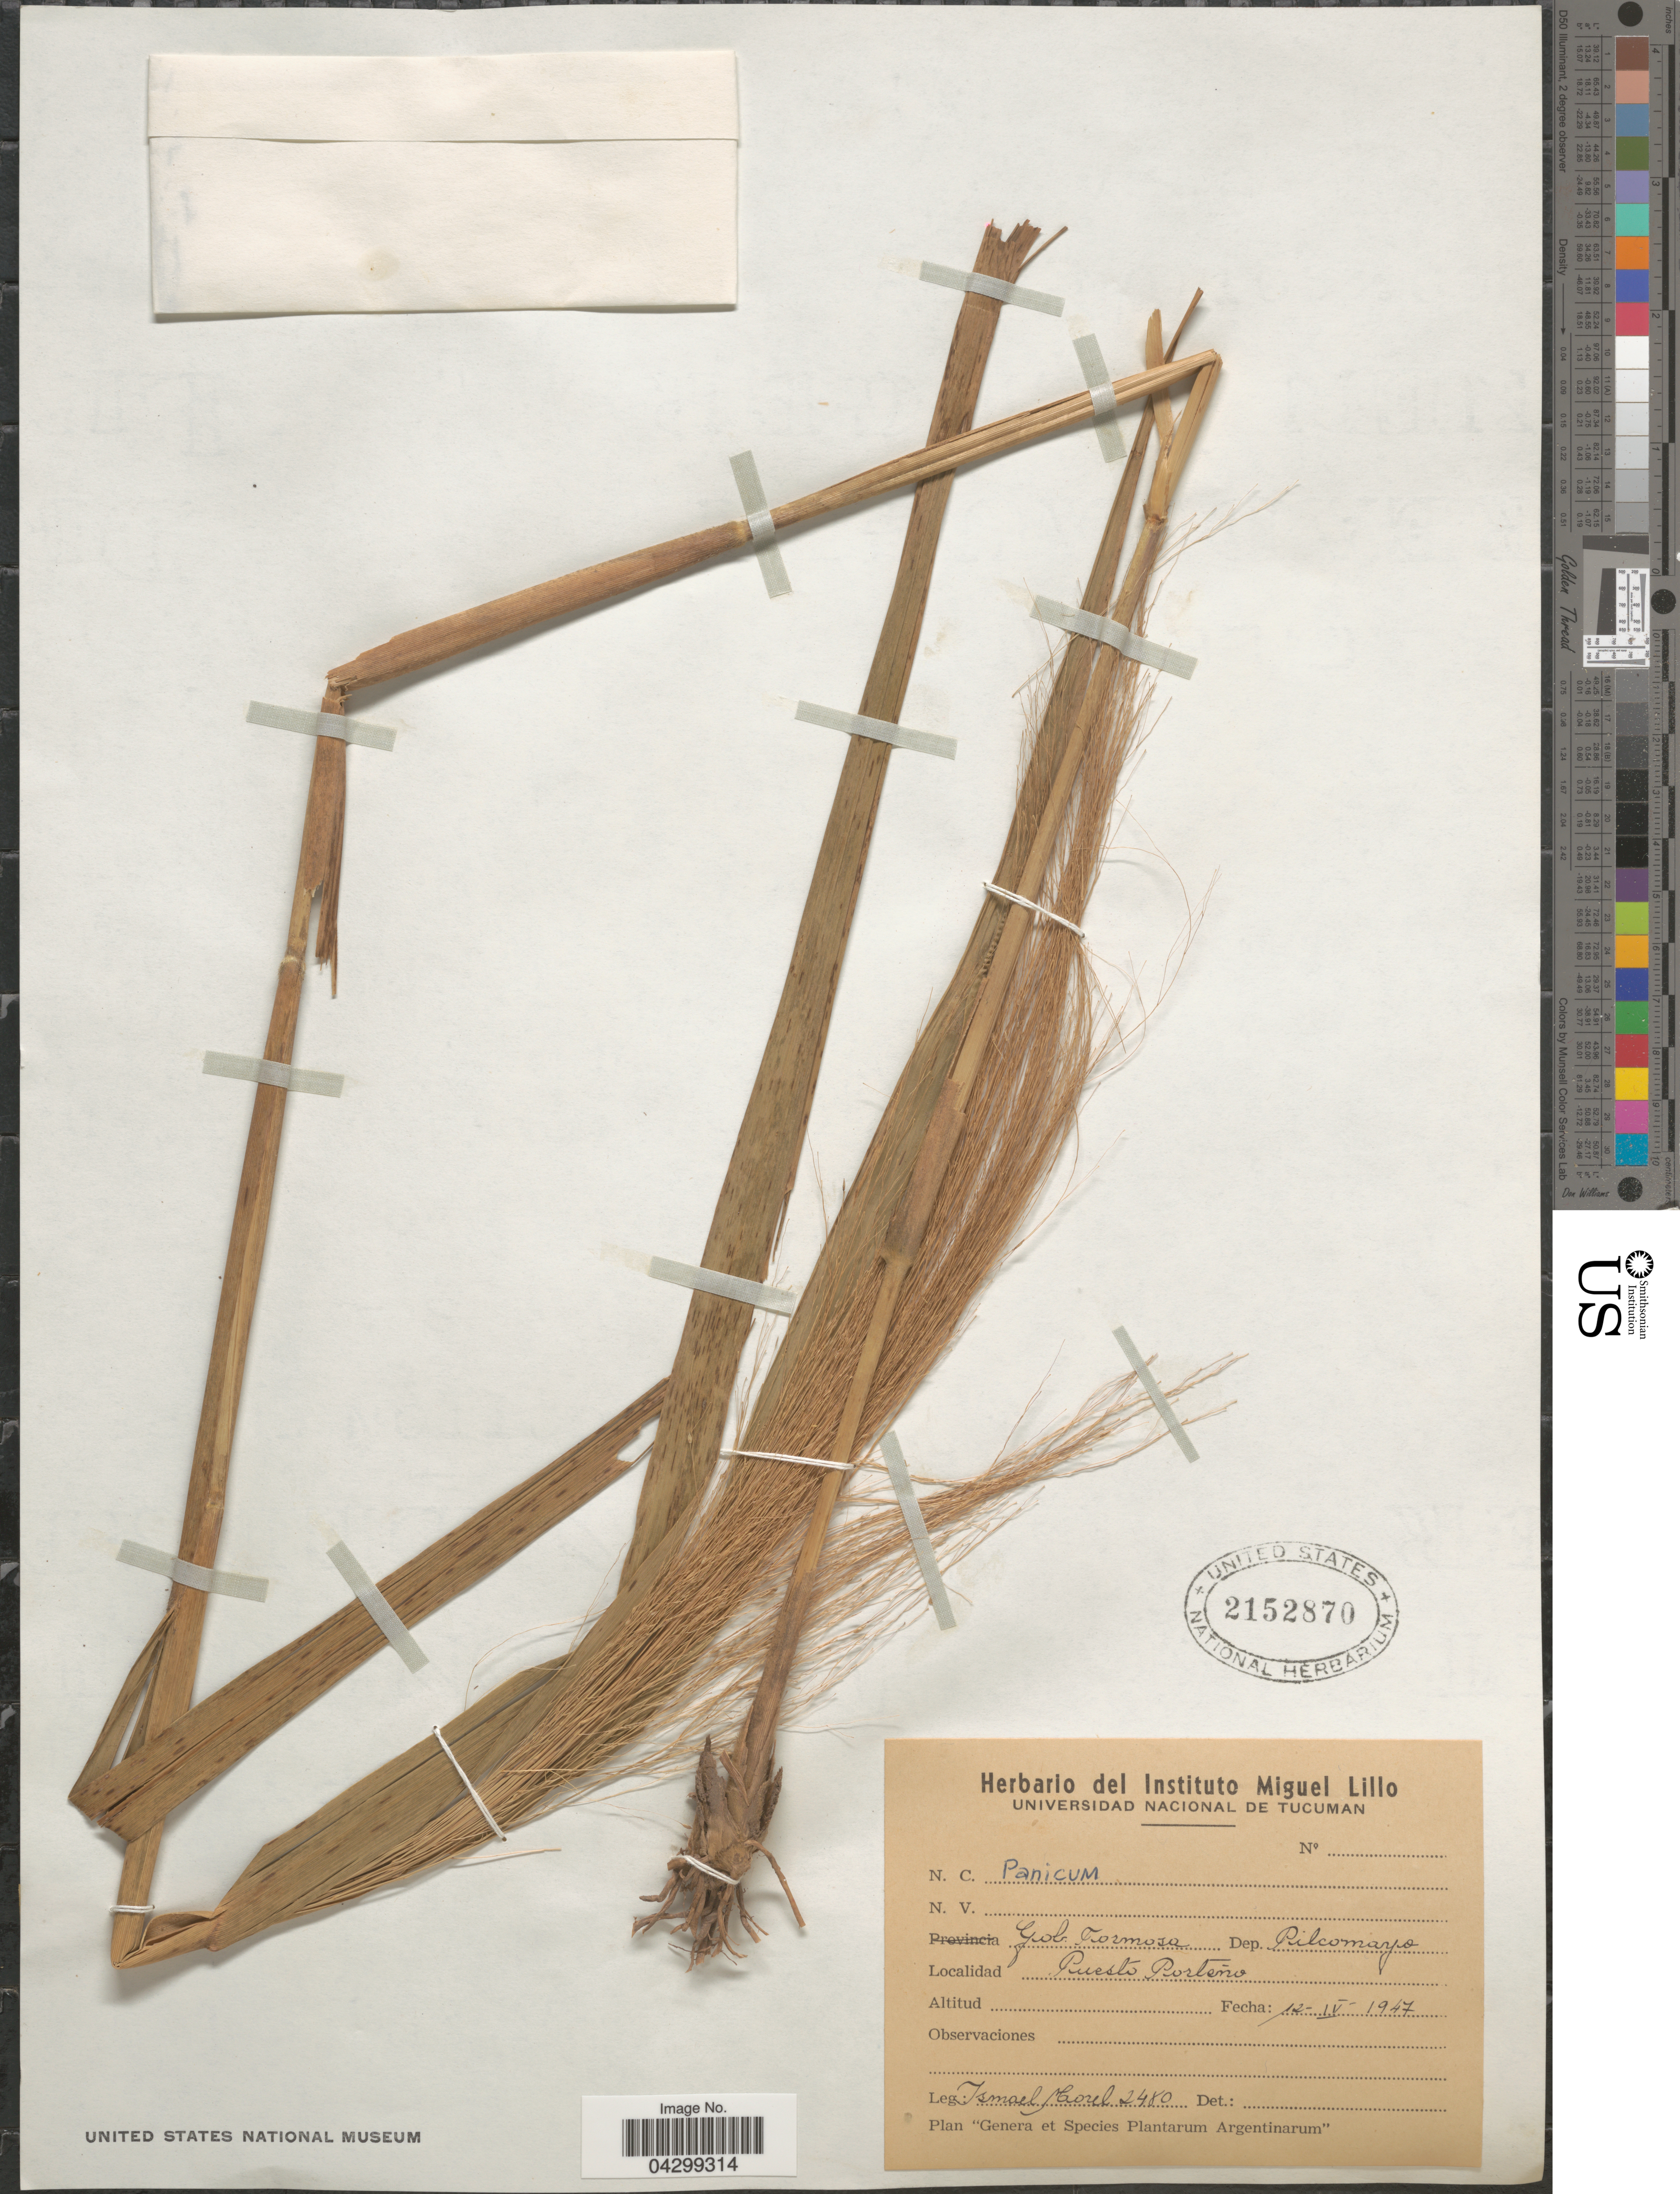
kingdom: Plantae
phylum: Tracheophyta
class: Liliopsida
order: Poales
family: Poaceae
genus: Panicum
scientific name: Panicum bergii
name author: Arechav.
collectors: I. Morel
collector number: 2480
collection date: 1947-04-12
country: Argentina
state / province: Formosa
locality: Gob. Formosa. Dep. Pilcomayo. Puesto Porteno.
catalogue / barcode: US 2152870